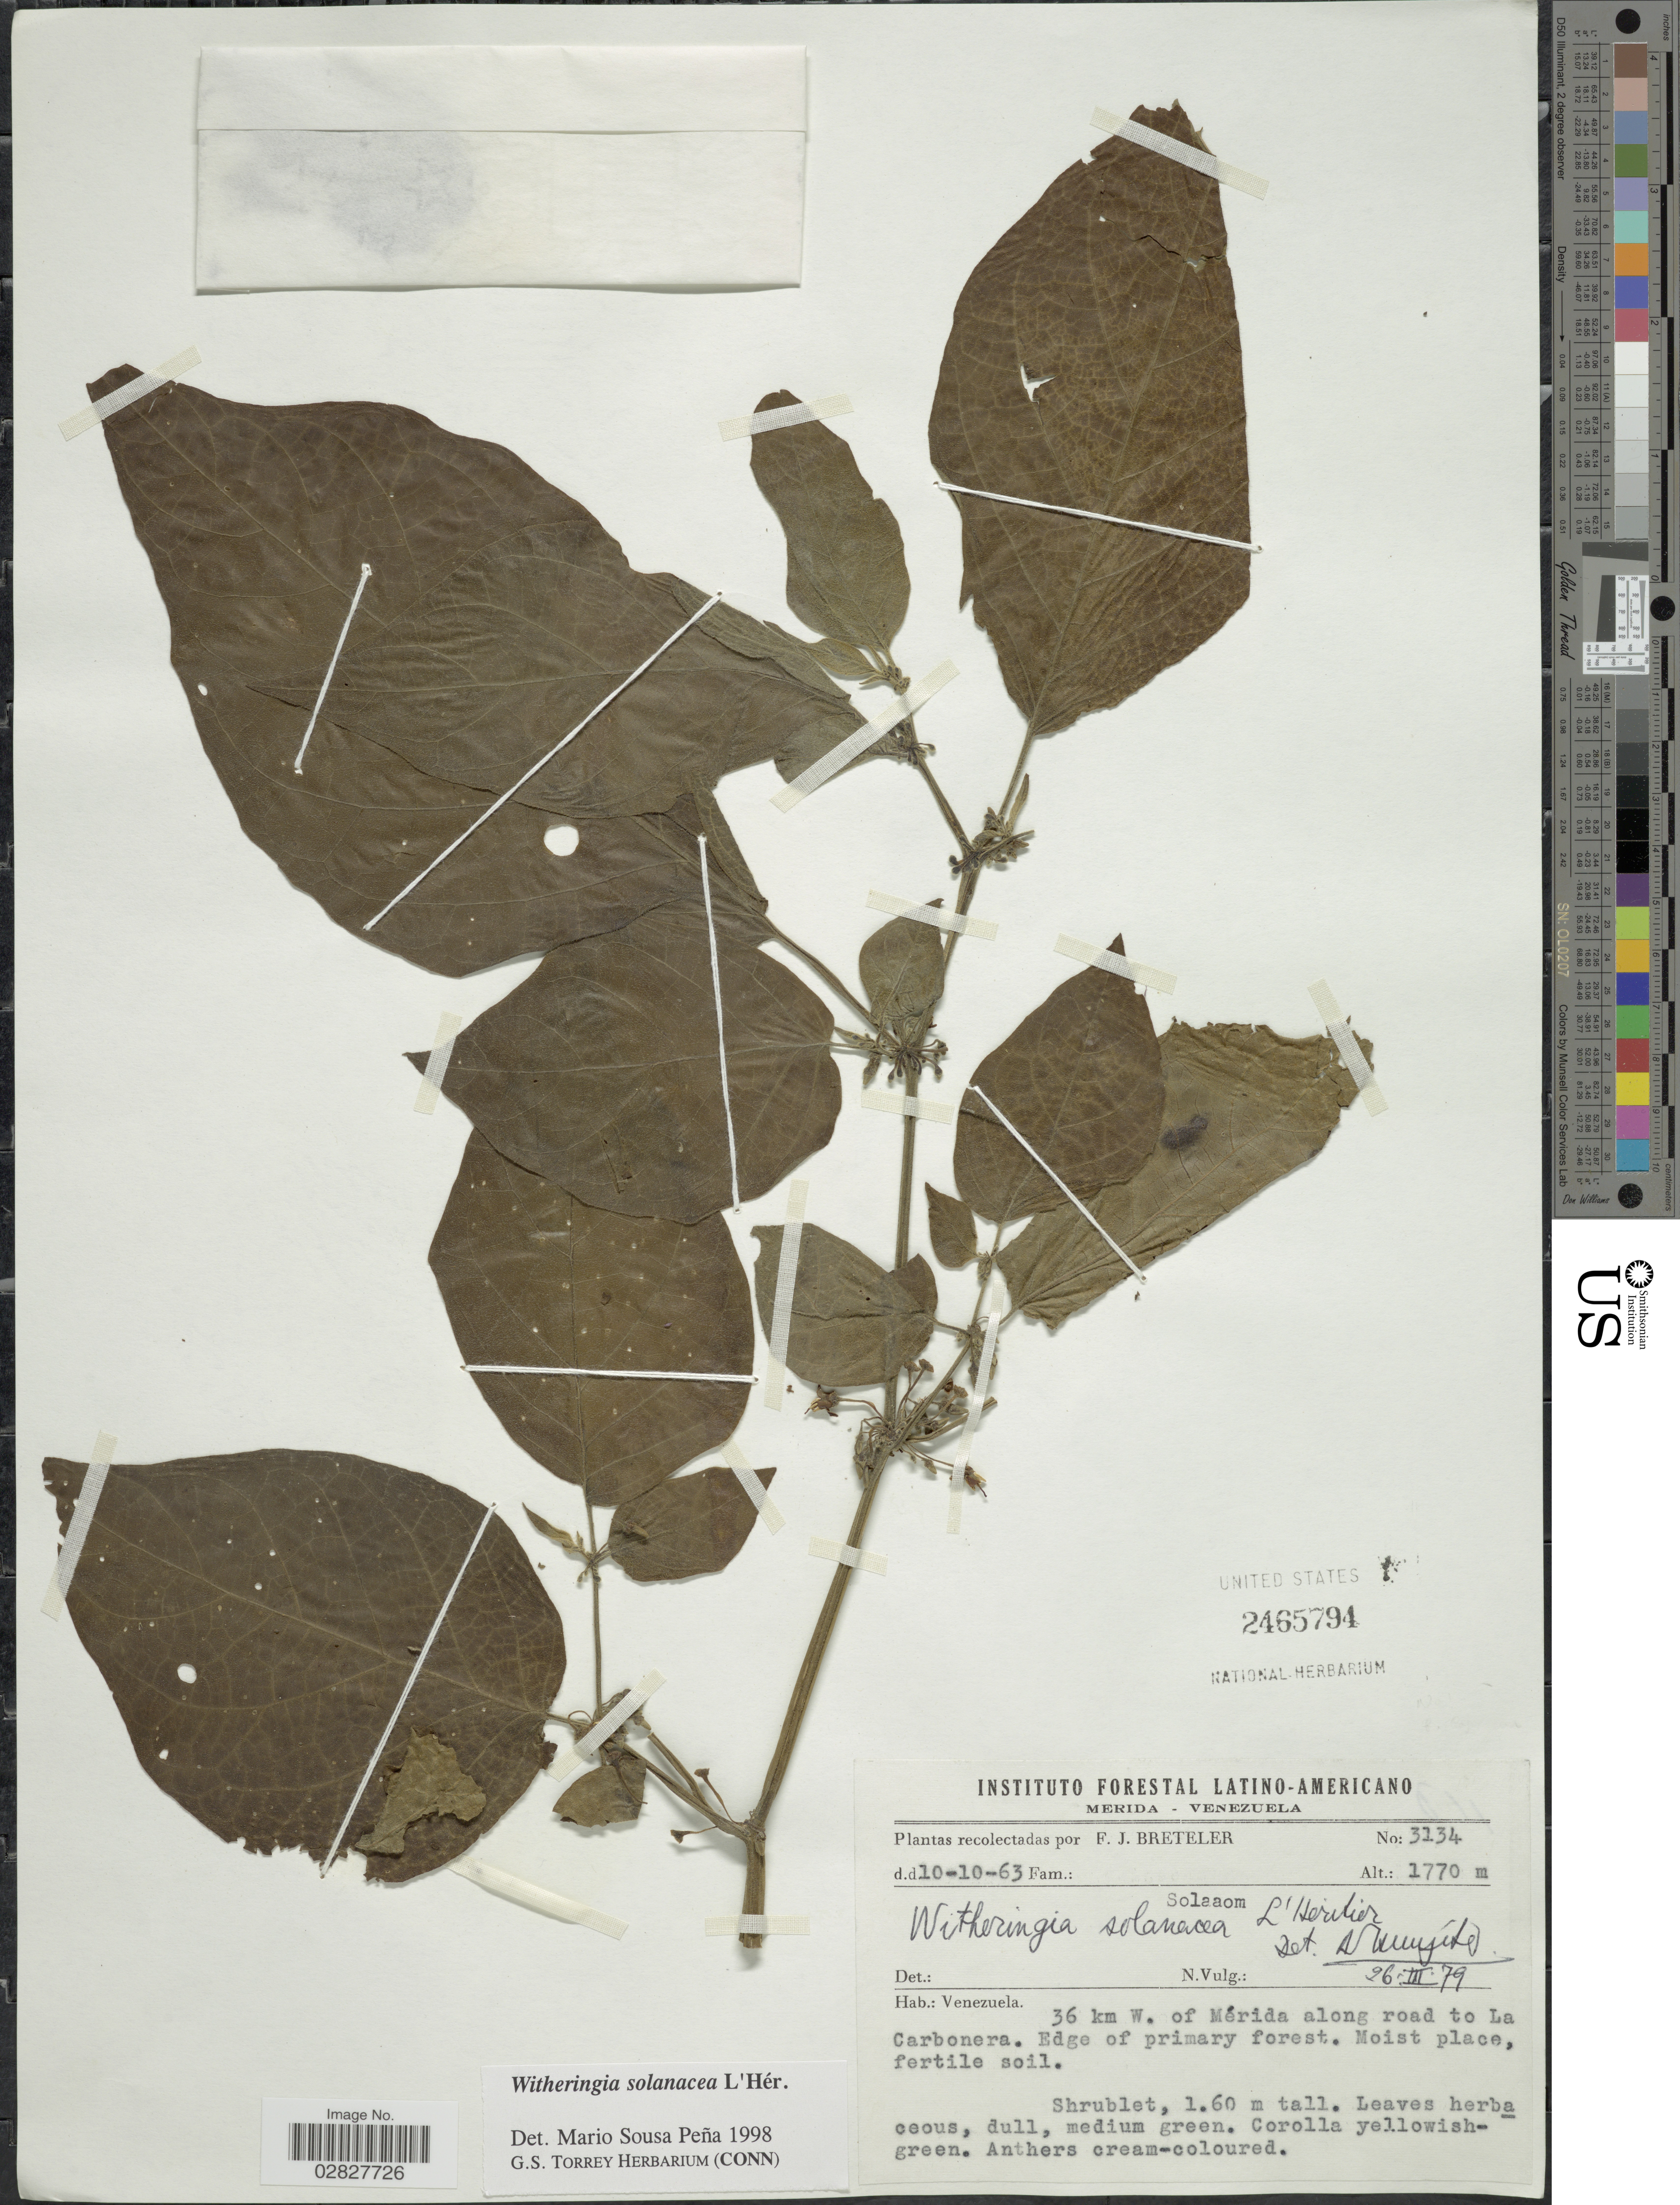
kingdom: Plantae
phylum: Tracheophyta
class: Magnoliopsida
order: Solanales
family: Solanaceae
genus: Witheringia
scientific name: Witheringia solanacea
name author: L'Hér.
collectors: F. J. Breteler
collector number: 3134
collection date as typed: Transcribed d/m/y: 10/10/63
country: Venezuela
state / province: Mérida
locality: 36 km W. of Mérida along road to La Carbonera. Edge of primary forest.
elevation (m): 1770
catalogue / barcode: US 2465794